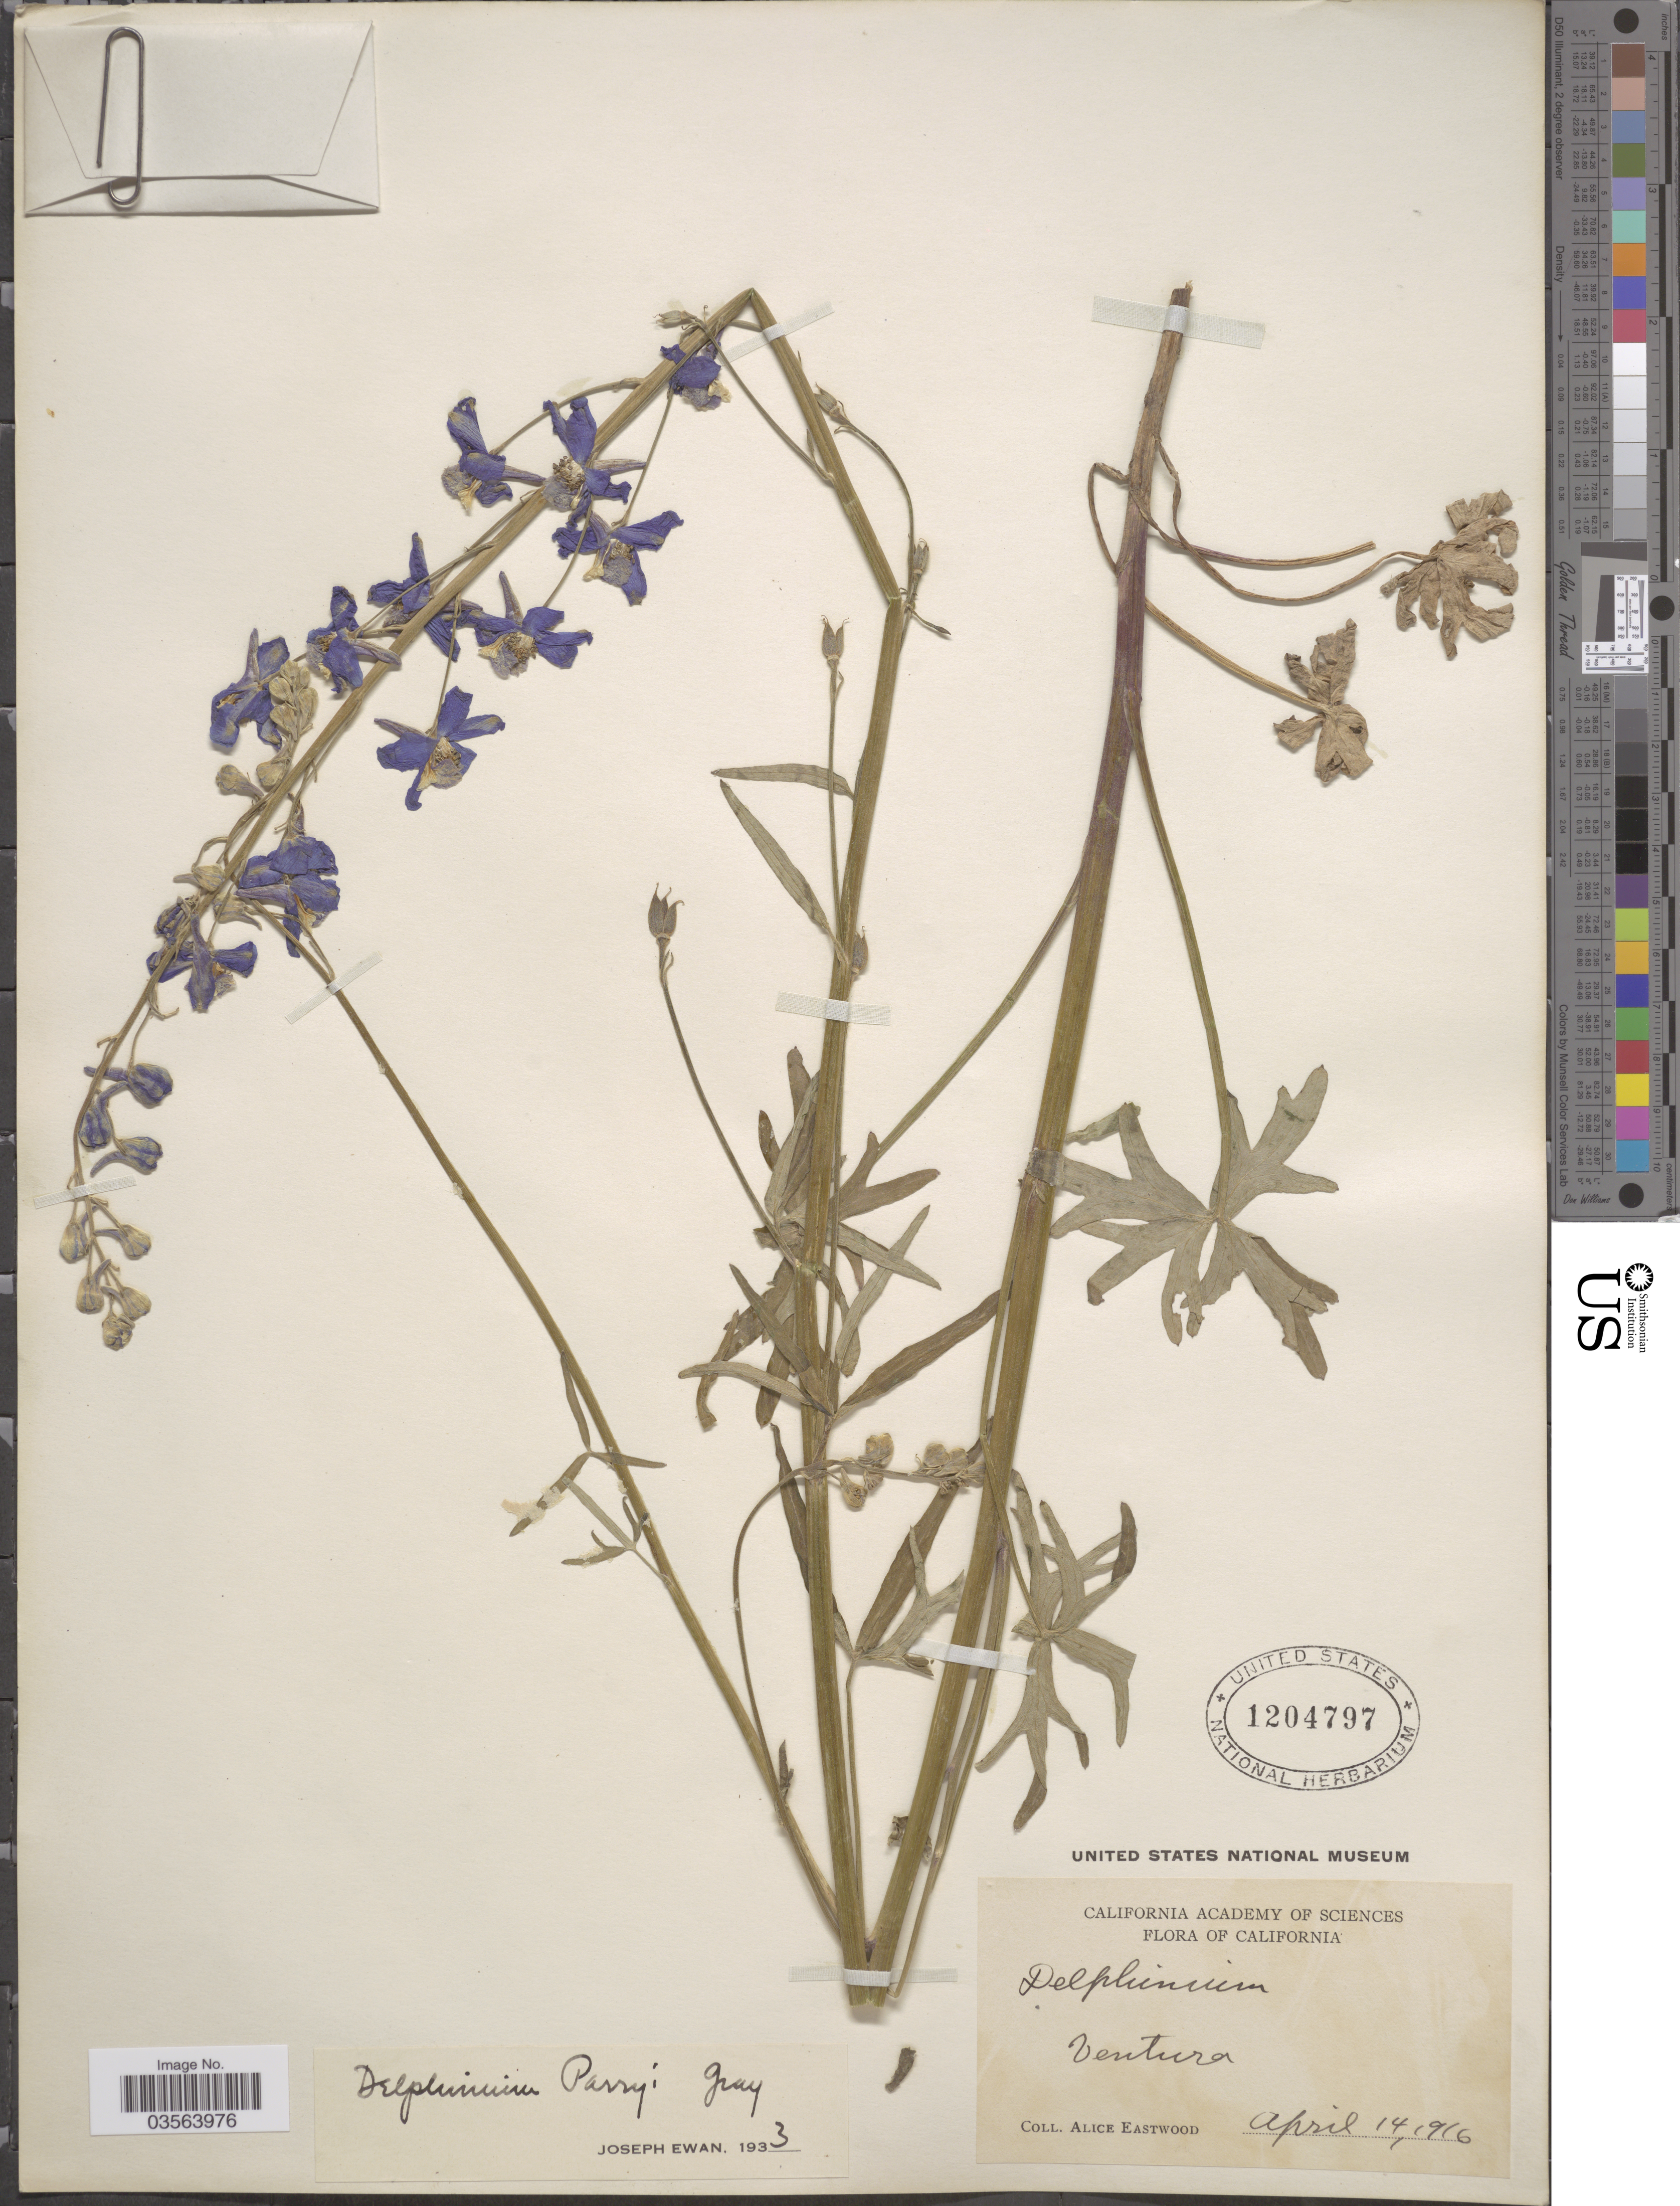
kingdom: Plantae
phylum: Tracheophyta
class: Magnoliopsida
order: Ranunculales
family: Ranunculaceae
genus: Delphinium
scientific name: Delphinium parryi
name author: A. Gray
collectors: A. Eastwood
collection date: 1916-04-14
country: United States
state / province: California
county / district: Ventura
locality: Ventura.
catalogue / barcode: US 1204797